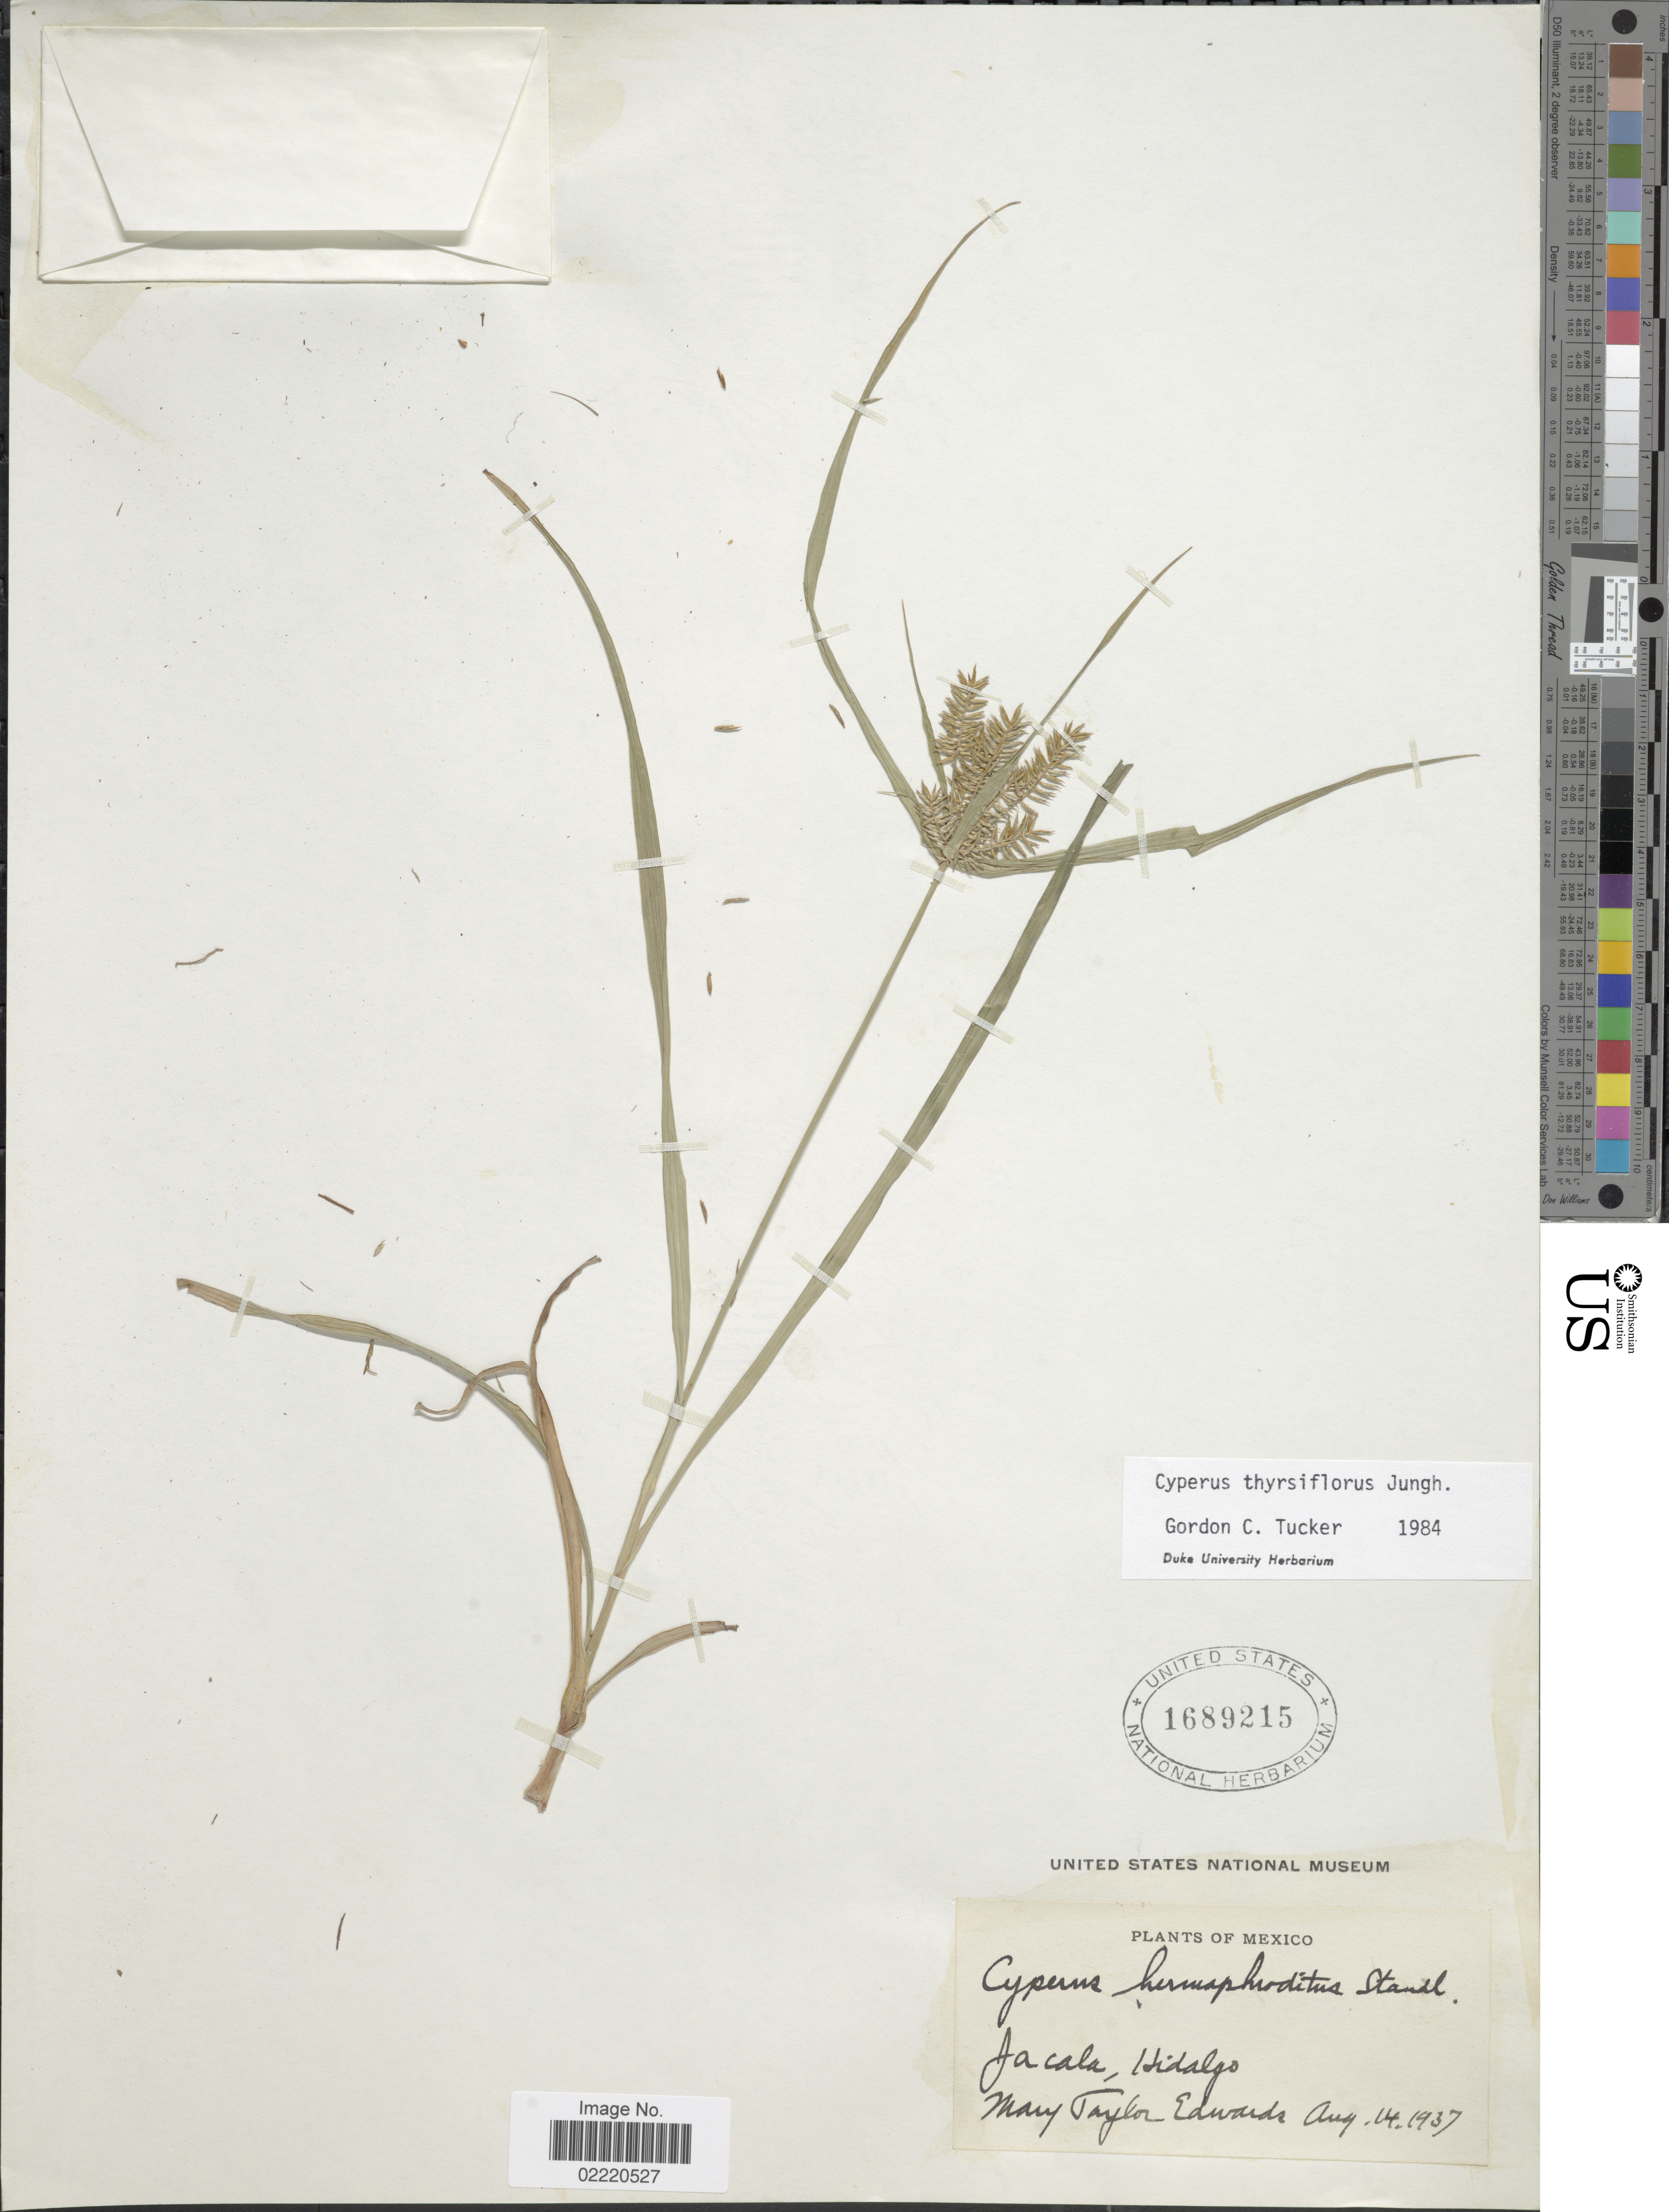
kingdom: Plantae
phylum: Tracheophyta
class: Liliopsida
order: Poales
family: Cyperaceae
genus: Cyperus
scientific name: Cyperus thyrsiflorus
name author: Jungh.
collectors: M. Edwards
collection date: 1937-08-14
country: Mexico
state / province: Hidalgo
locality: Jacala.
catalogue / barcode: US 1689215